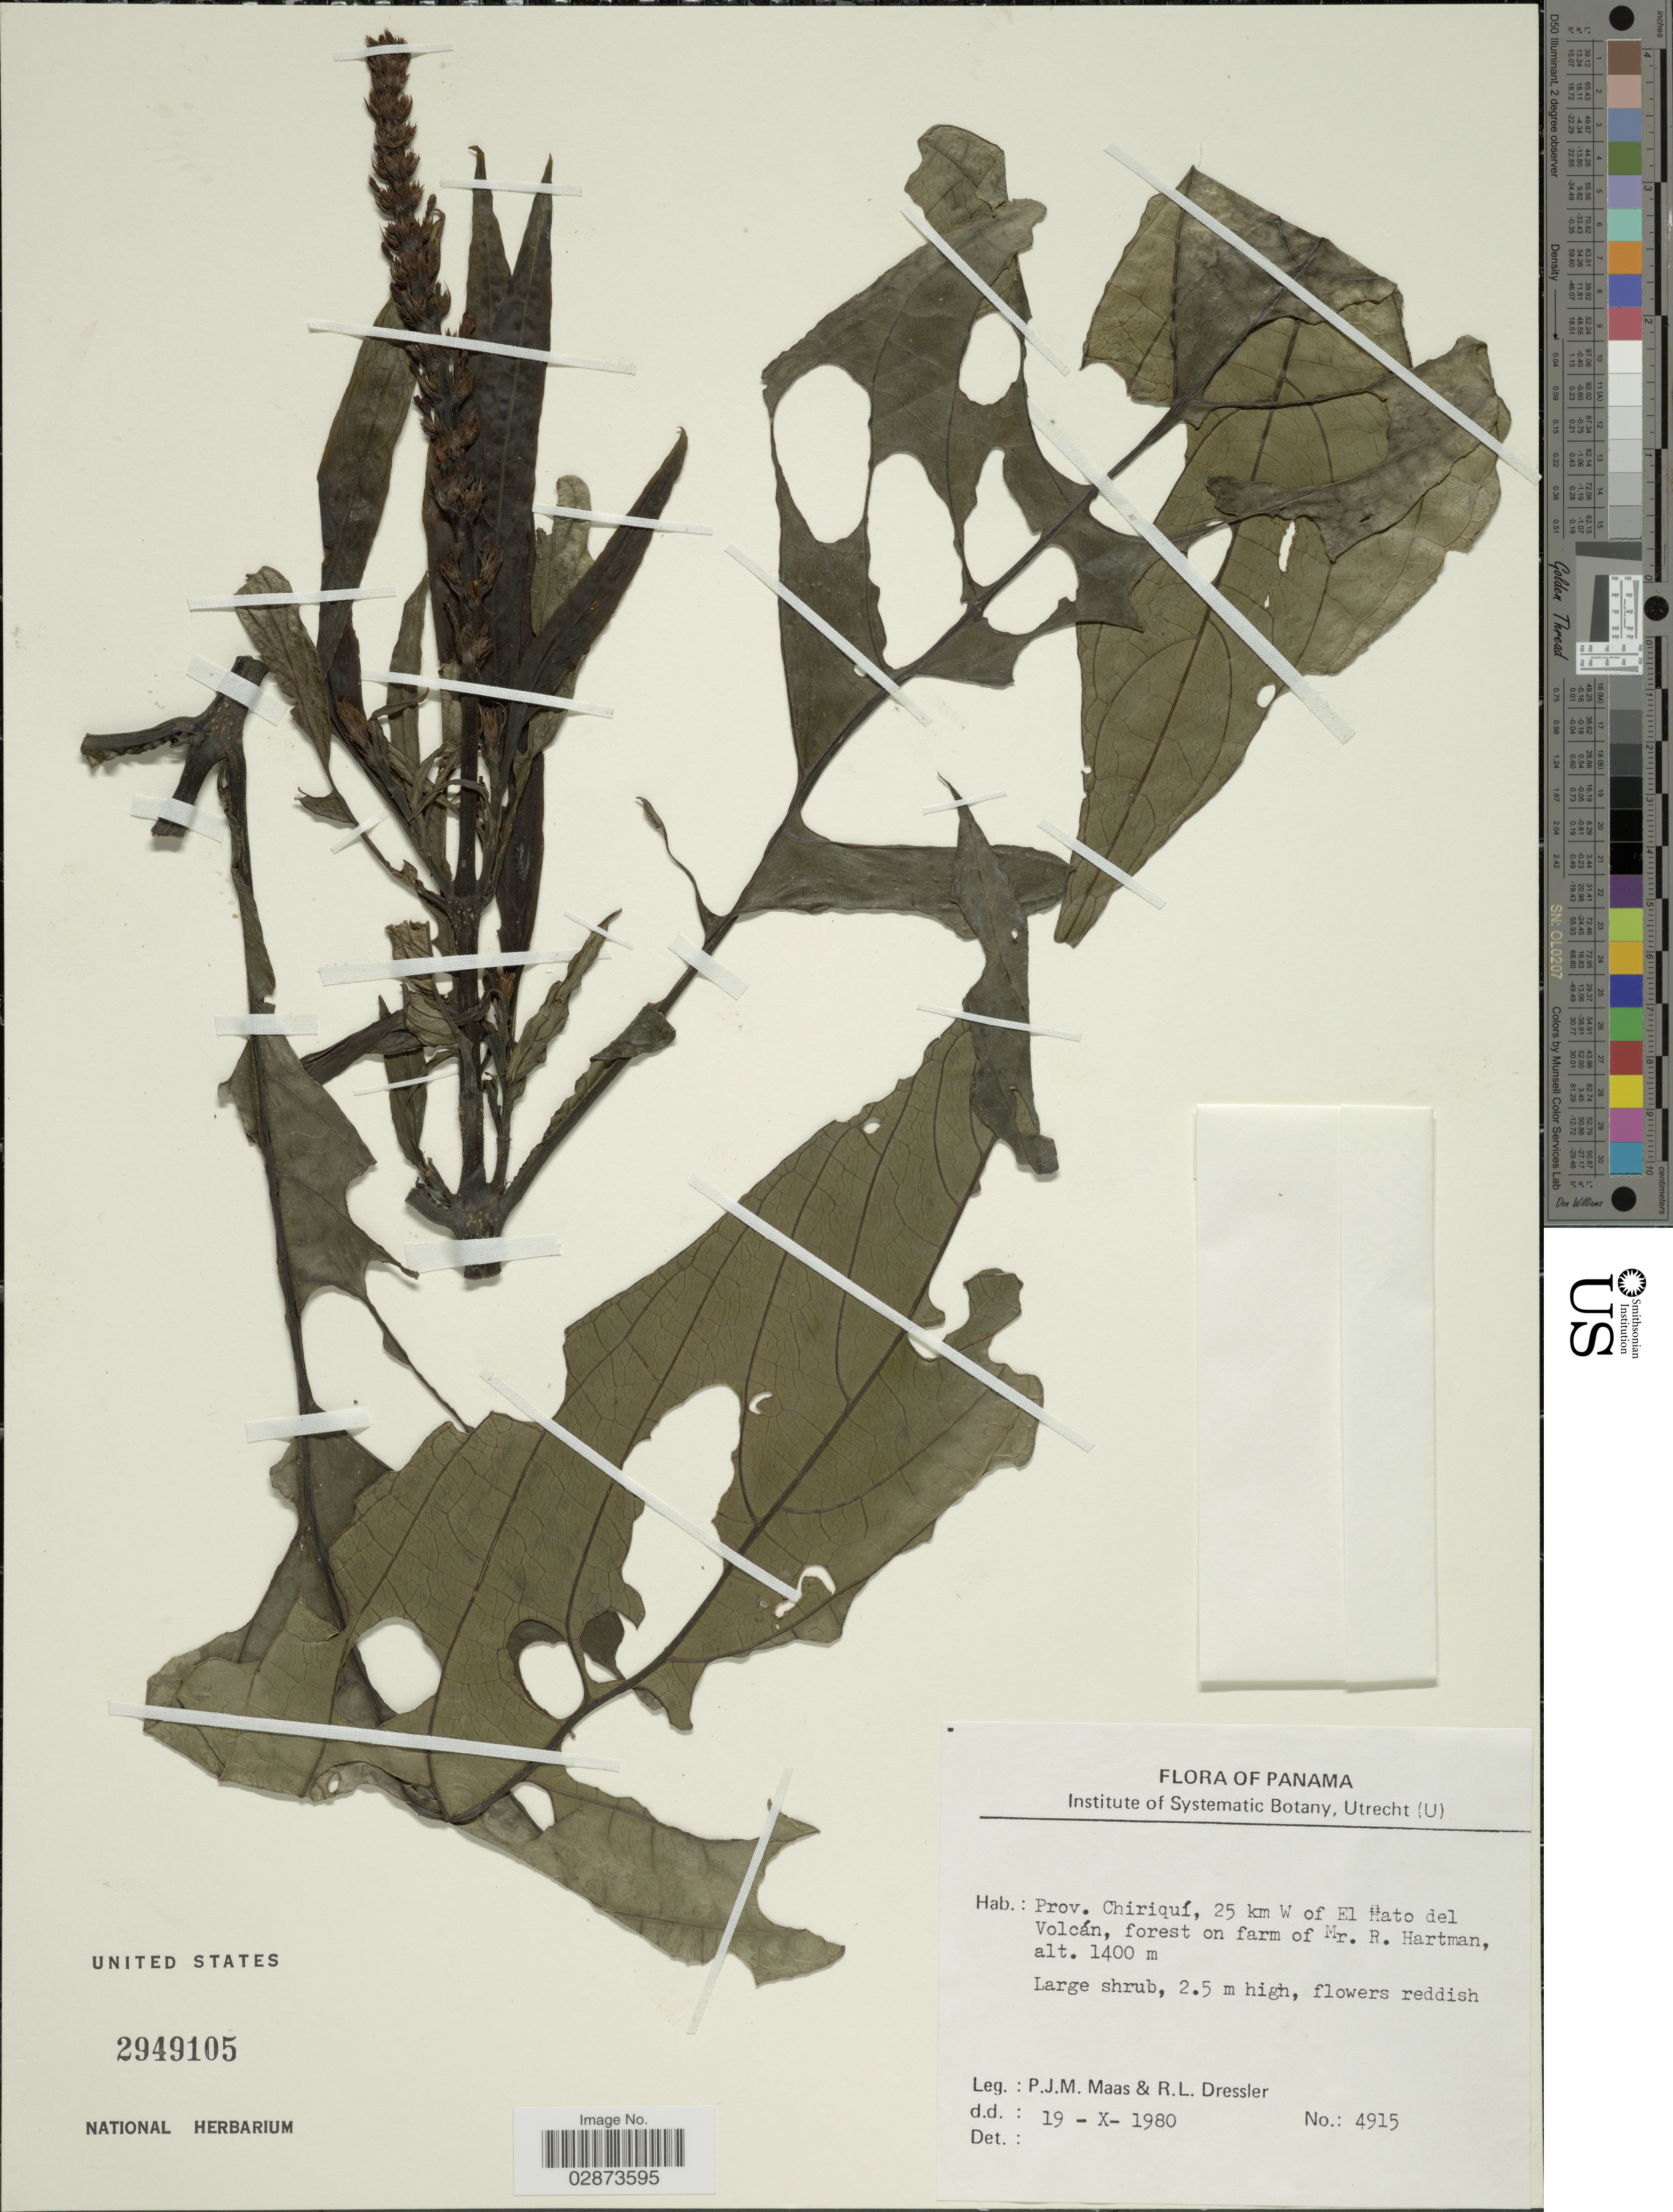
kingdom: Plantae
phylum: Tracheophyta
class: Magnoliopsida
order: Lamiales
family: Acanthaceae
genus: Odontonema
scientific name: Odontonema sp.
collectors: P. Maas & R. Dressler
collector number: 4915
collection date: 1980-10-19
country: Panama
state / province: Chiriqui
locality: Prov. Chiriquí, 25 km W of El Hato del Volcán, forest on farm of Mr. R. Hartman.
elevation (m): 1400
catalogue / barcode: US 2949105